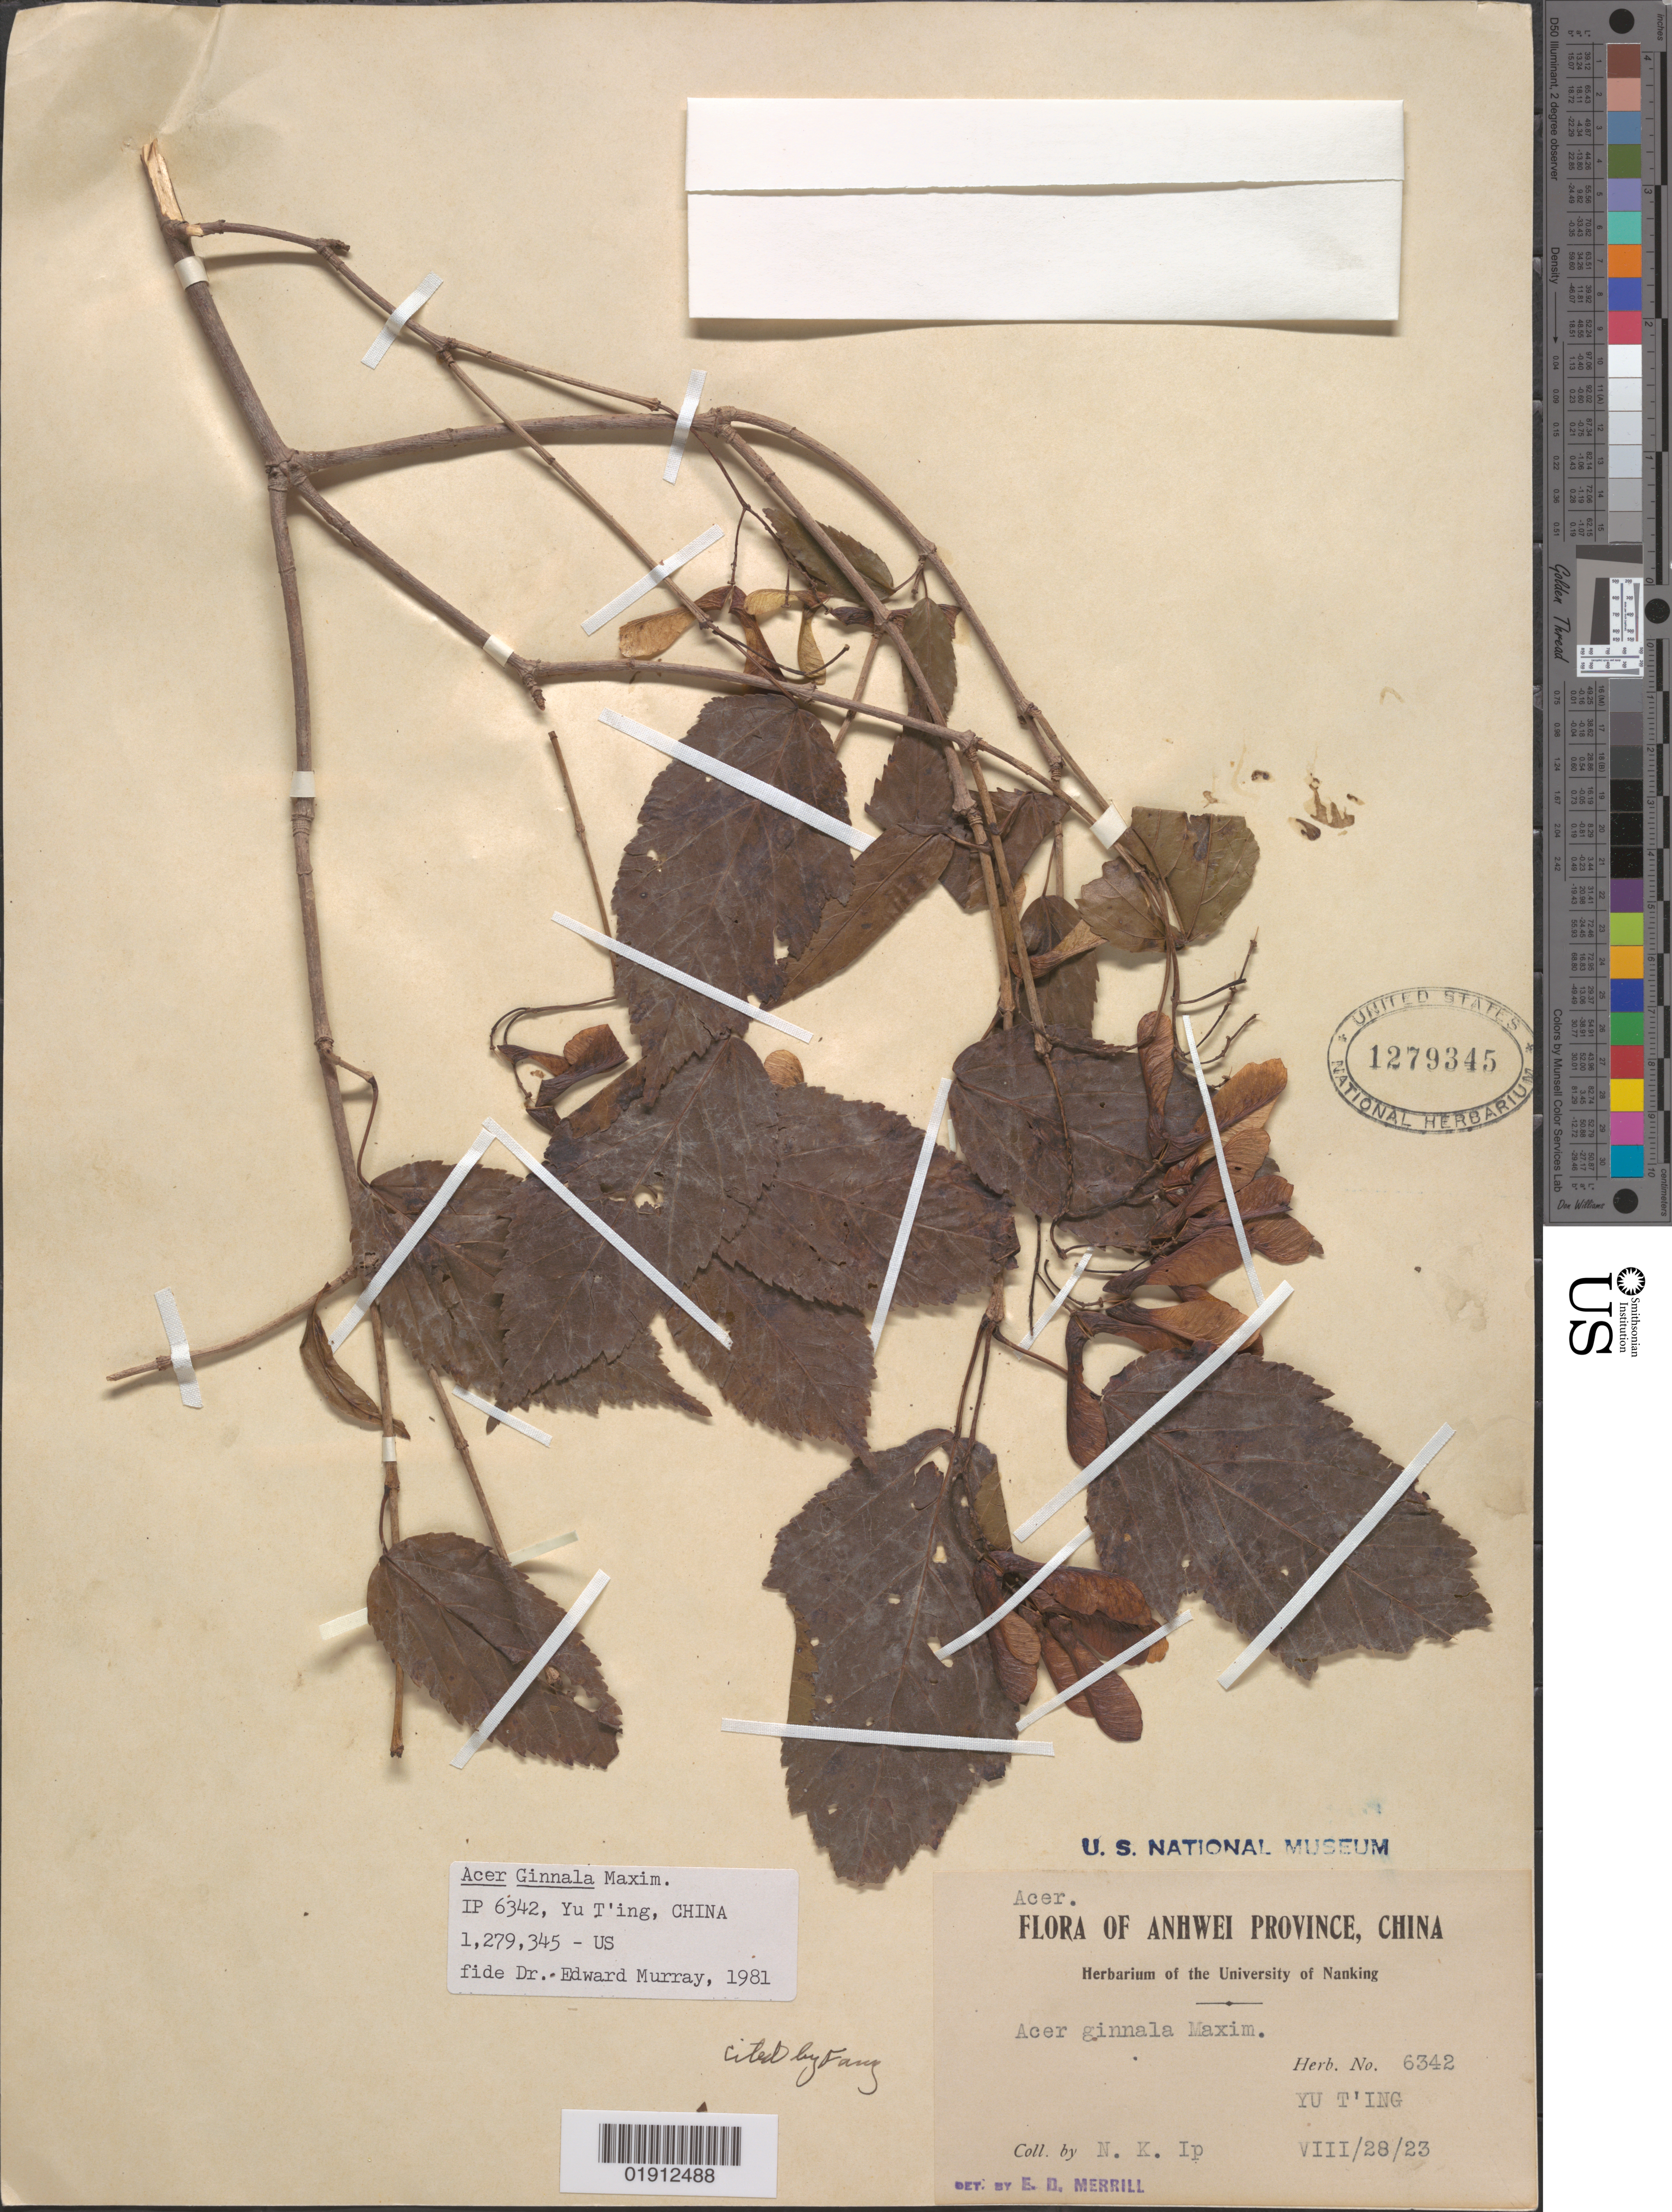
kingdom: Plantae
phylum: Tracheophyta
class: Magnoliopsida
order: Sapindales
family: Sapindaceae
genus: Acer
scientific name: Acer ginnala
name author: Maxim.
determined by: Murray, Edward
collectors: N. Ip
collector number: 6342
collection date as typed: VII/28/23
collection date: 1923-07-28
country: China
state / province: Anhui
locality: Anhwei [Anhui] Province, Yu T'ing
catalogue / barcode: US 1279345